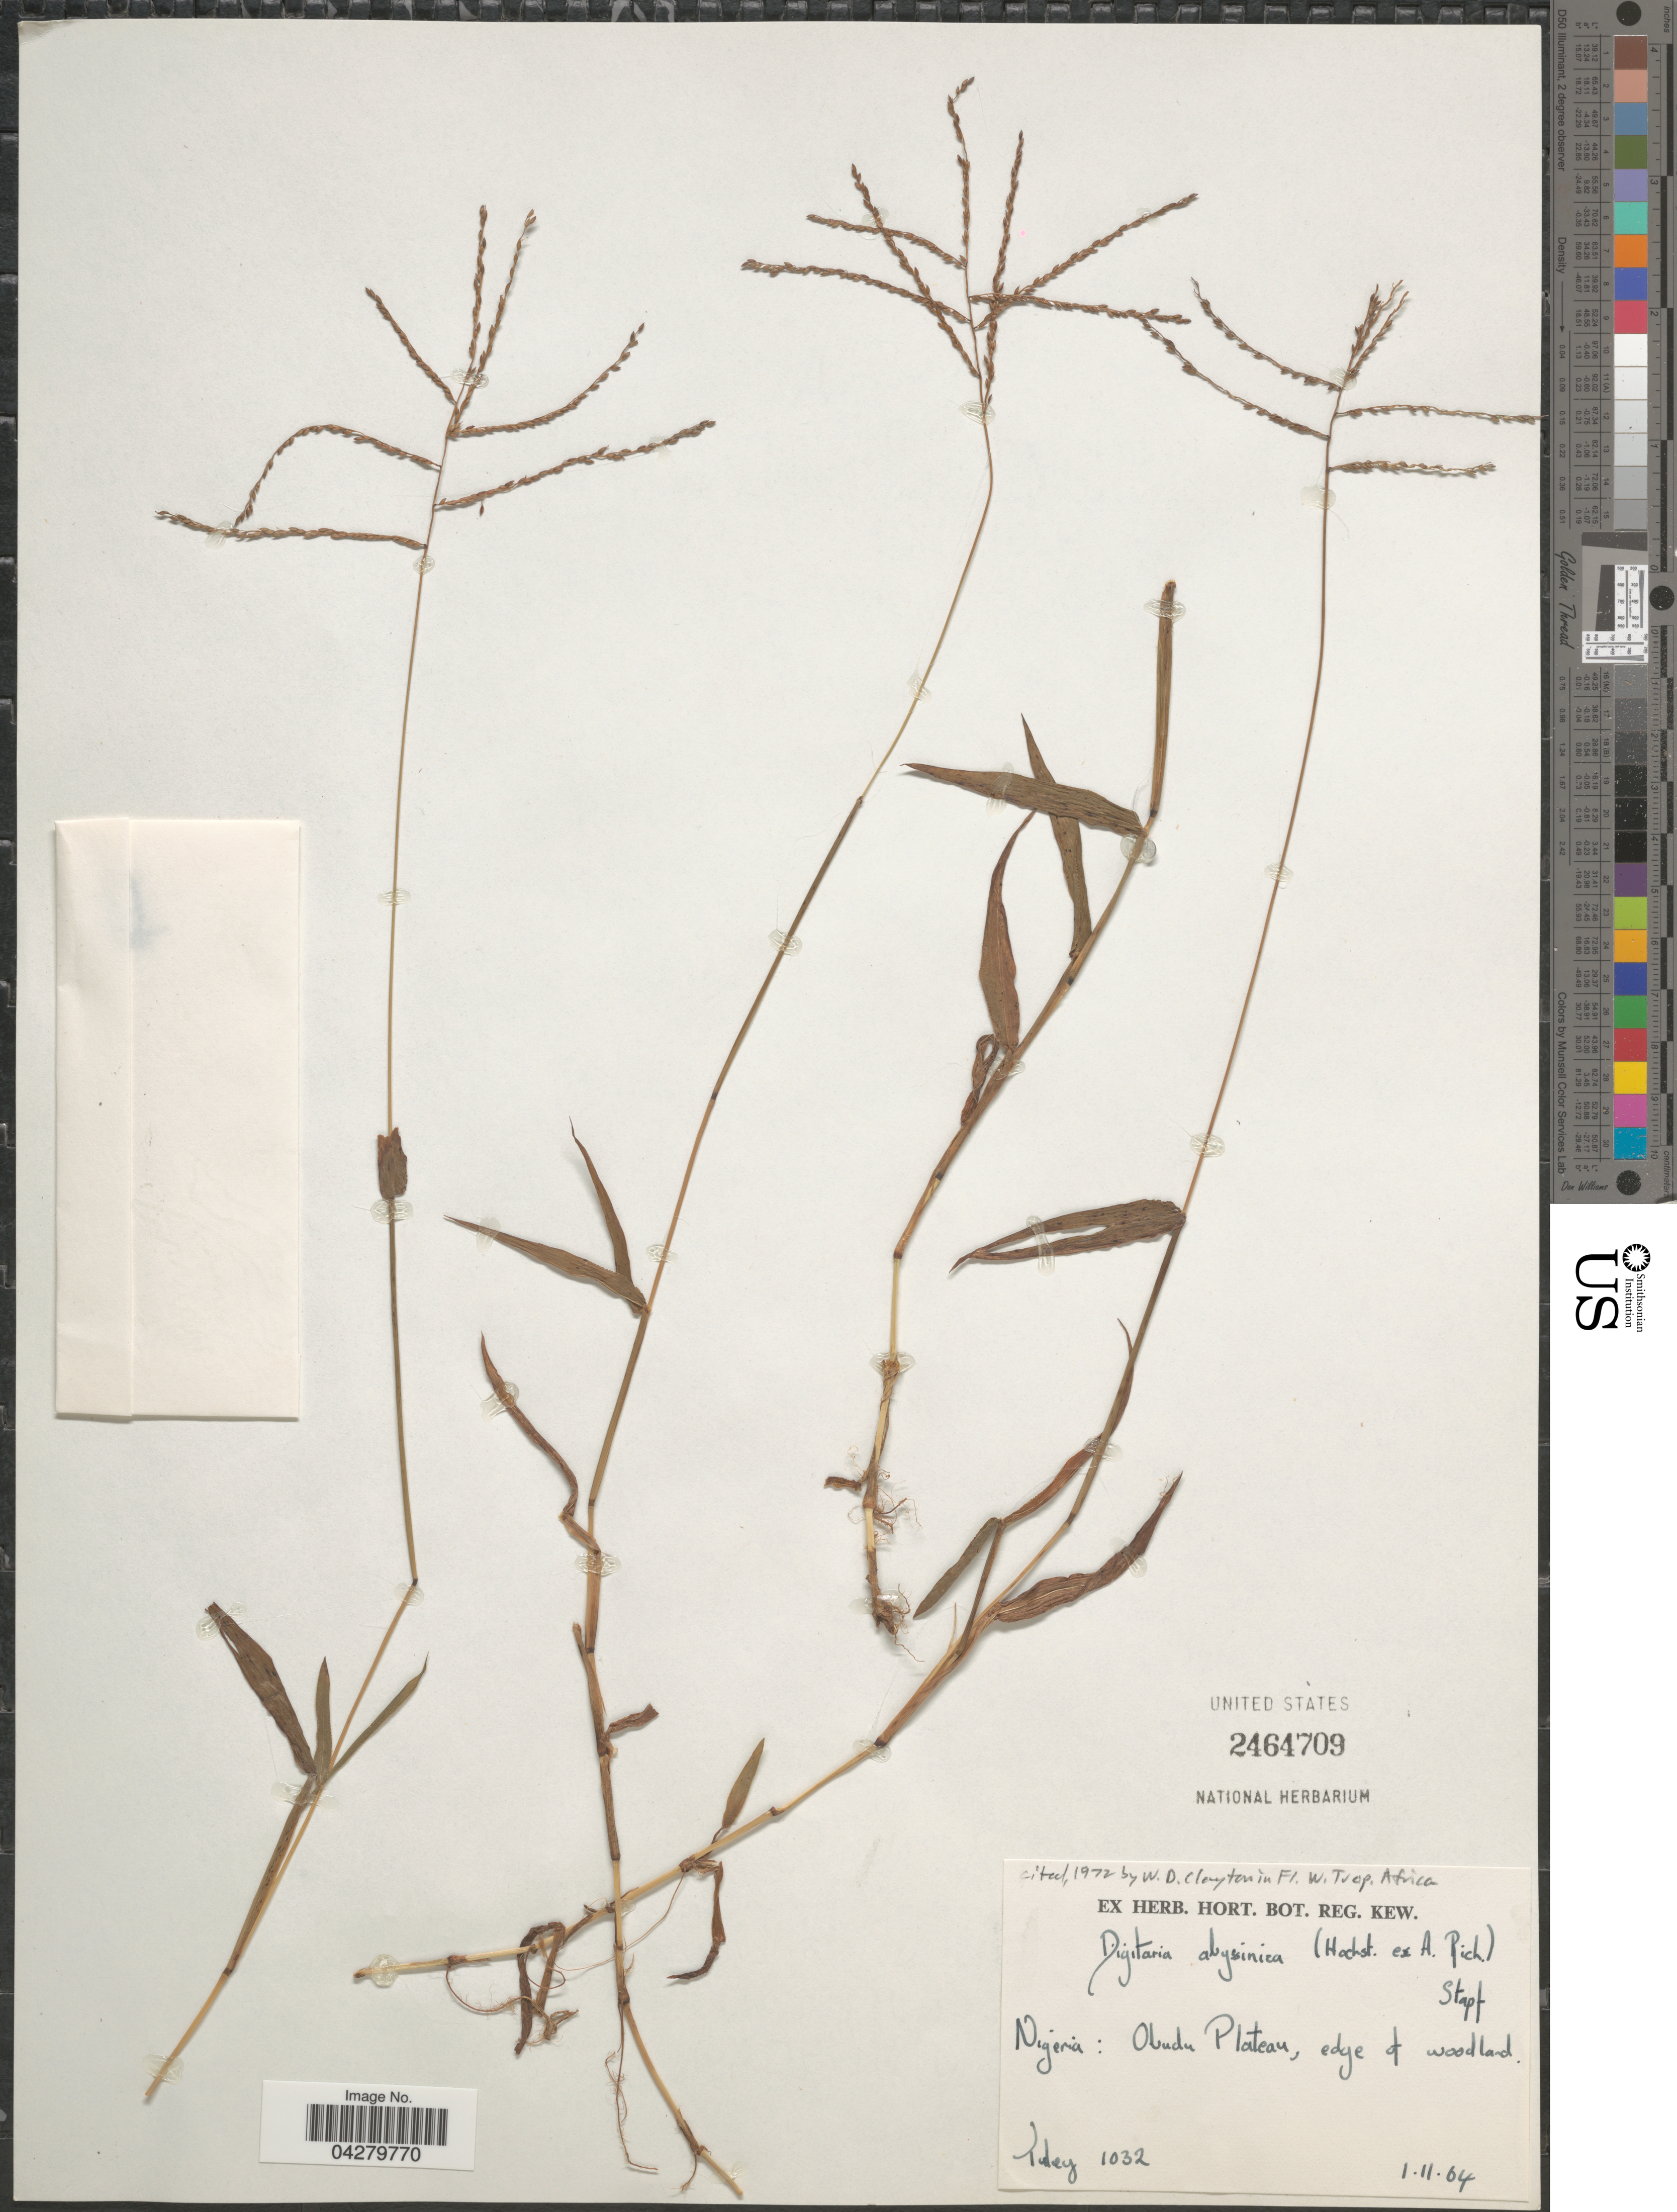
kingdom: Plantae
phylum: Tracheophyta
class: Liliopsida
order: Poales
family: Poaceae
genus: Digitaria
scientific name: Digitaria abyssinica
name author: (Hochst. ex Rich.) Stapf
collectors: -. Tuley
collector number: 1032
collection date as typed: Transcribed d/m/y: 1/11/64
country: Nigeria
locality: Obudu Plateau, edge of woodland.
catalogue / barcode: US 2464709